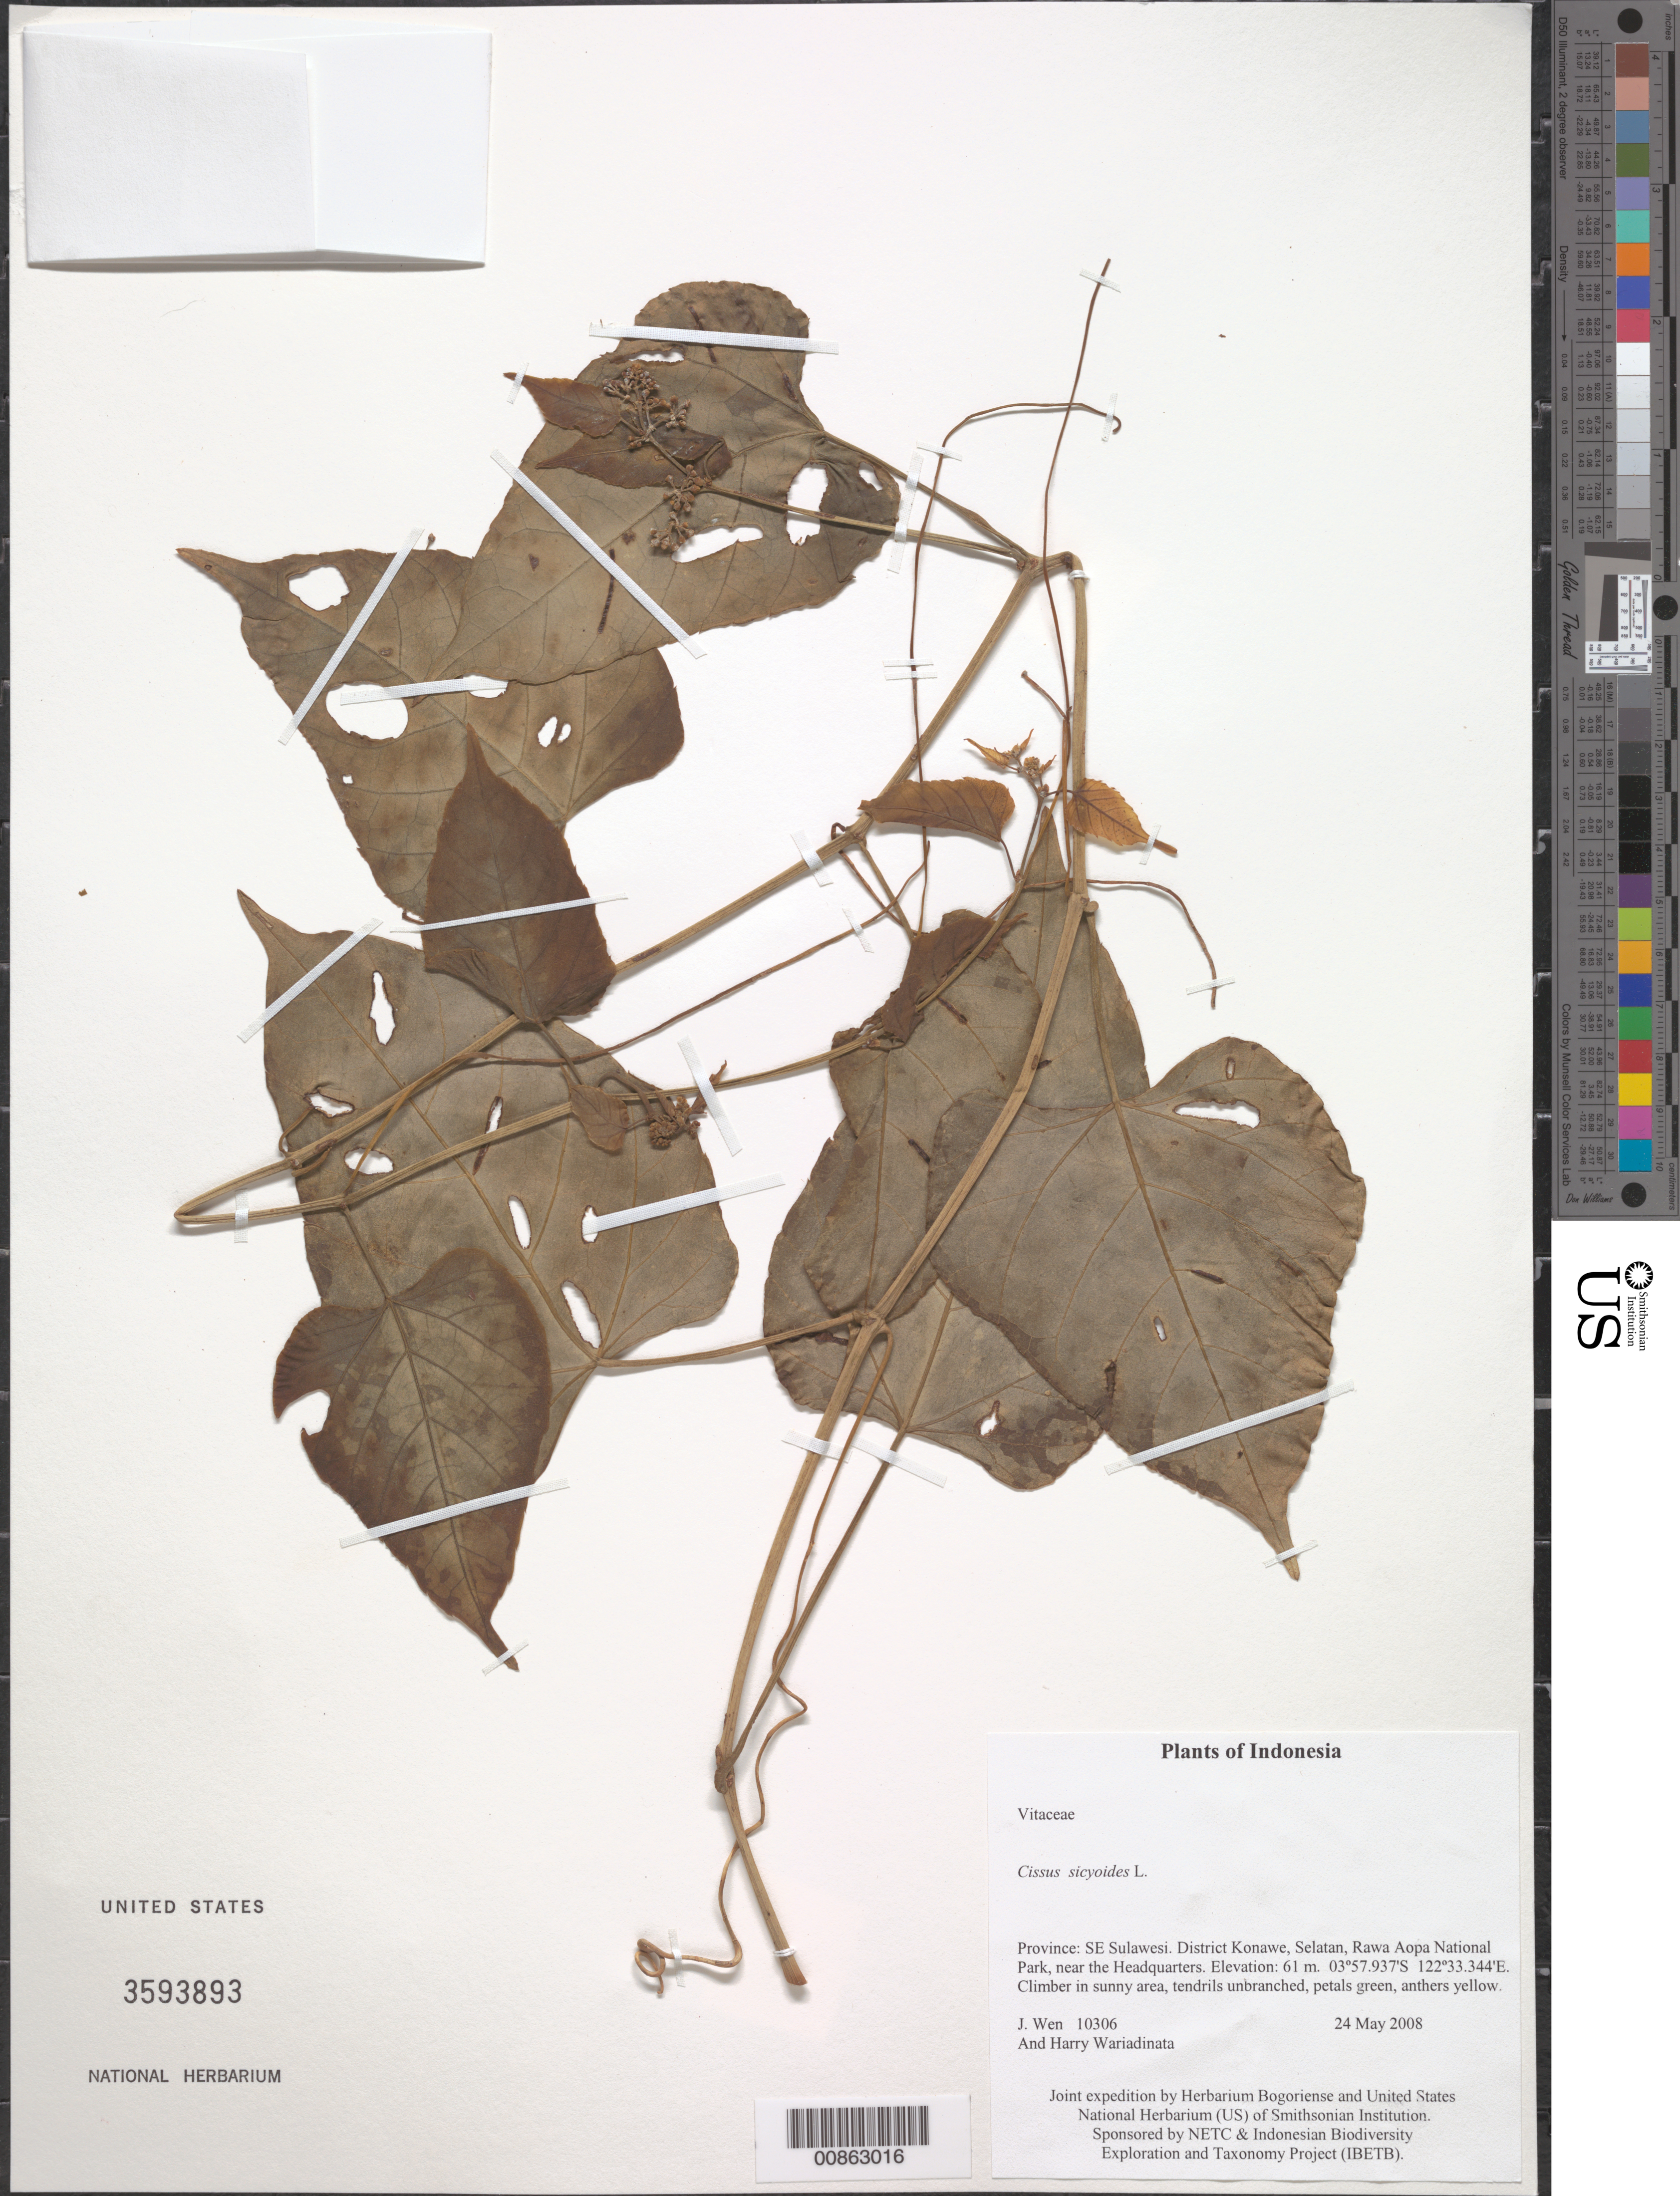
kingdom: Plantae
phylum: Tracheophyta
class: Magnoliopsida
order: Vitales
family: Vitaceae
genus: Cissus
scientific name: Cissus sicyoides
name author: L.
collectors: J. Wen & H. Wariadinata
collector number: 10306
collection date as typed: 24 May 2008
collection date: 2008-05-24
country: Indonesia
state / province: Sulawesi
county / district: Sulawesi Tenggara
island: Sulawesi [Celebes]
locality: District Konawe, Selatan, Rawa Aopa National Park, near the Headquarters.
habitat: In sunny area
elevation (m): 61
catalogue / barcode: US 3593893